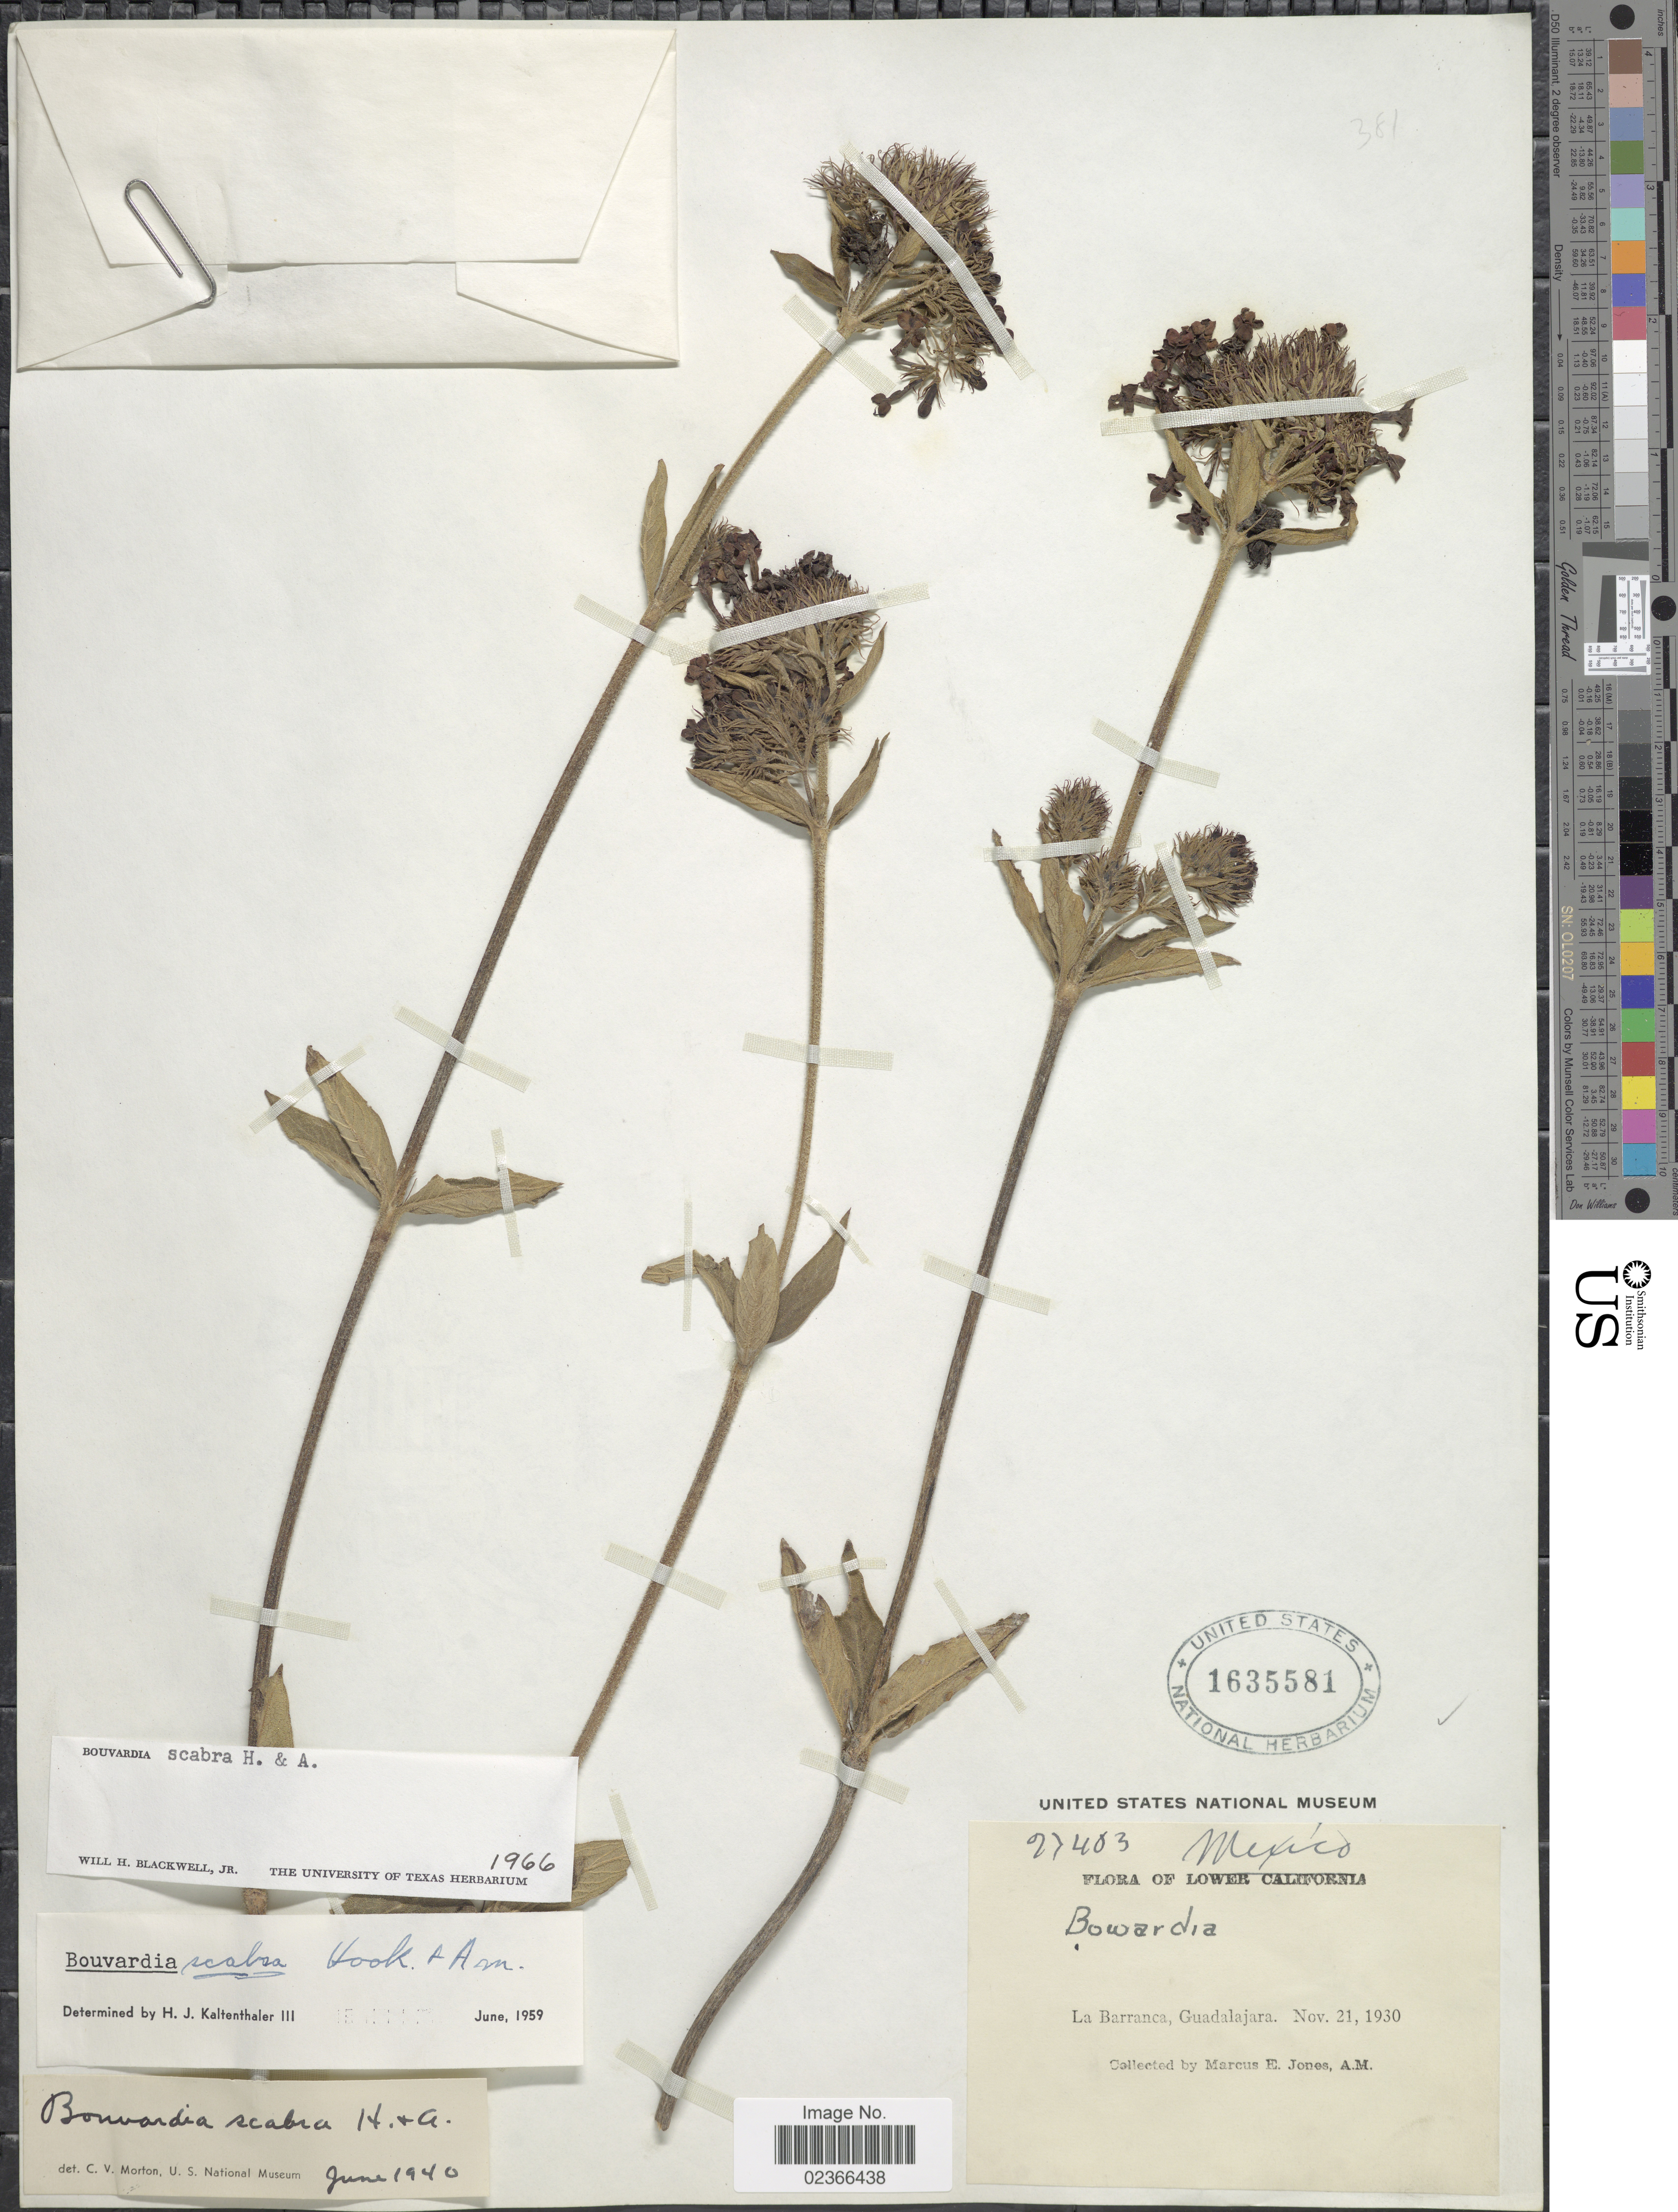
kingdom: Plantae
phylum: Tracheophyta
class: Magnoliopsida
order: Gentianales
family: Rubiaceae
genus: Bouvardia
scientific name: Bouvardia scabra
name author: Hook. & Arn.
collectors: M. E. Jones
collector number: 27403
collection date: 1930-11-21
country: Mexico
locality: La Barranca, Guadalajara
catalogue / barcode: US 1635581